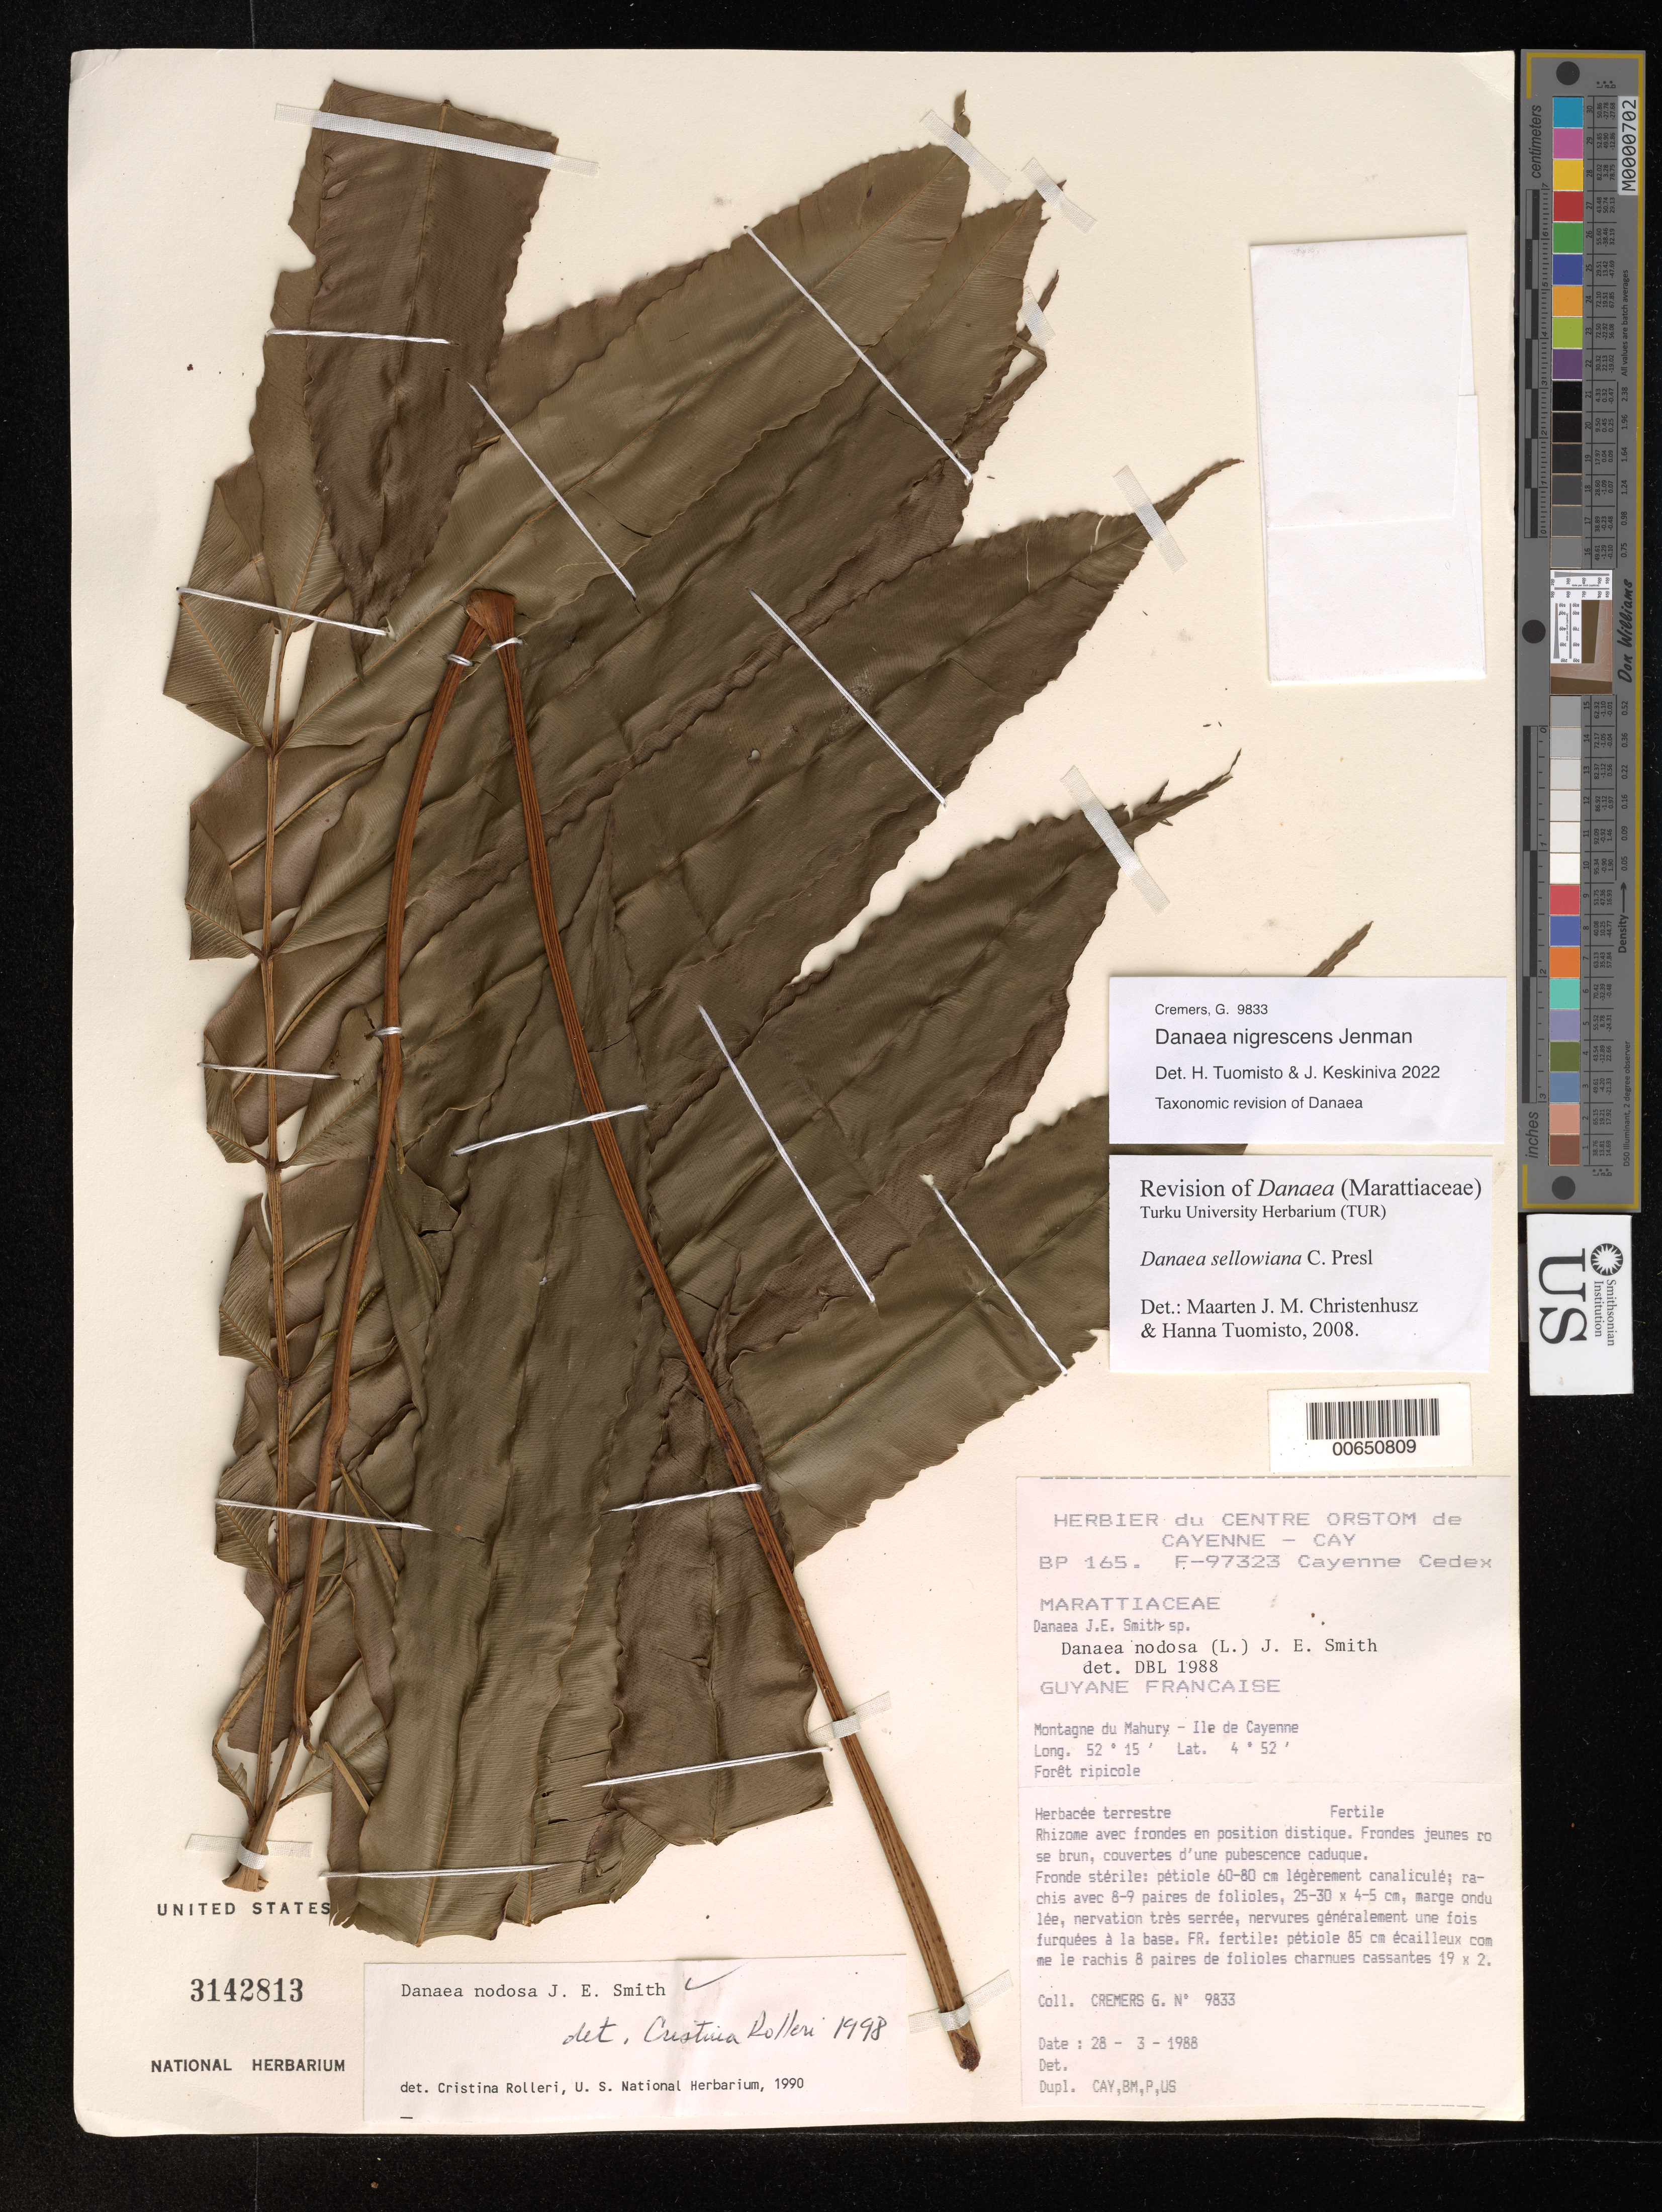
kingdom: Plantae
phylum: Tracheophyta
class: Polypodiopsida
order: Marattiales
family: Marattiaceae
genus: Danaea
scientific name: Danaea nigrescens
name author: Jenman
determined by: Tuomisto, H.; Keskiniva, Janina S.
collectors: G. Cremers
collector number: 9833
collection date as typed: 28-Mar-88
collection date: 1988-03-28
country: French Guiana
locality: Montagne du Mahury - Ile de Cayenne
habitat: Riparian forest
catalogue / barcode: US 3142813